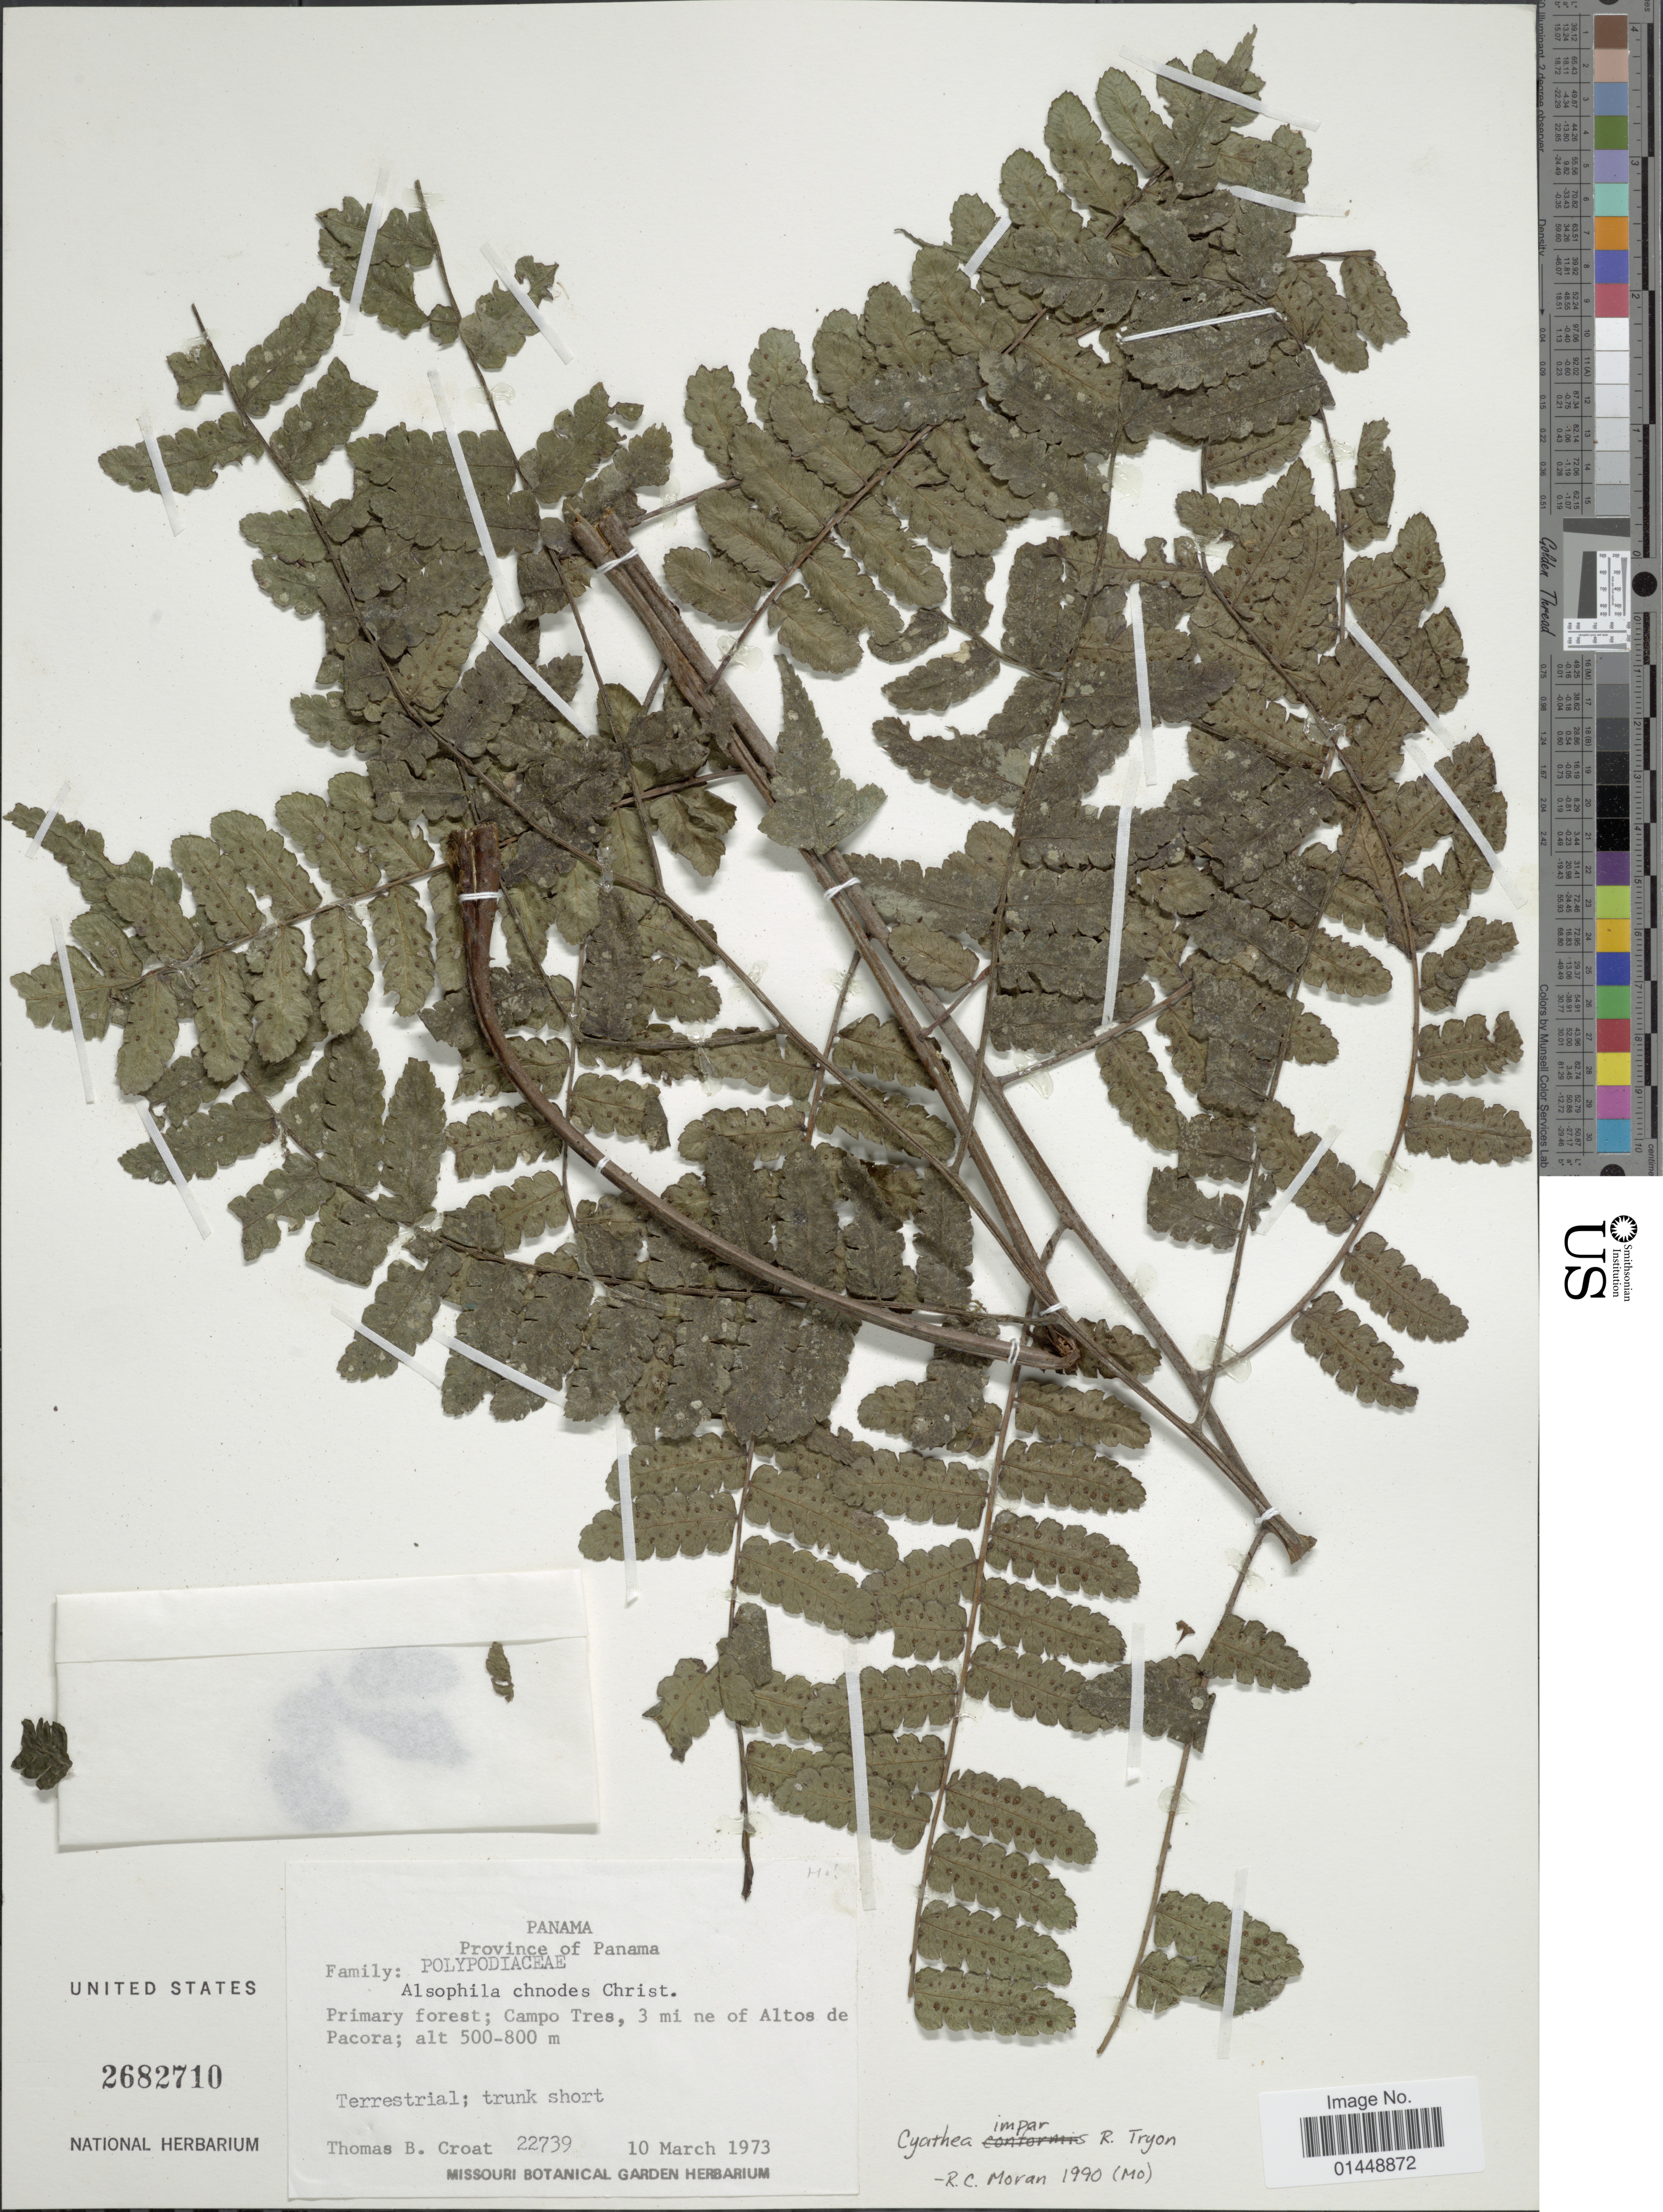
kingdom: Plantae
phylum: Tracheophyta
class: Polypodiopsida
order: Cyatheales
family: Cyatheaceae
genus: Cyathea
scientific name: Cyathea impar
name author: R.M. Tryon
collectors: T. B. Croat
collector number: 22739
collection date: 1973-03-10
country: Panama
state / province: Panamá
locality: Province of Panama. Primary forest; Campo Tres, 3 mi ne of Altos de Pacora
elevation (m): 500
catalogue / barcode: US 2682710